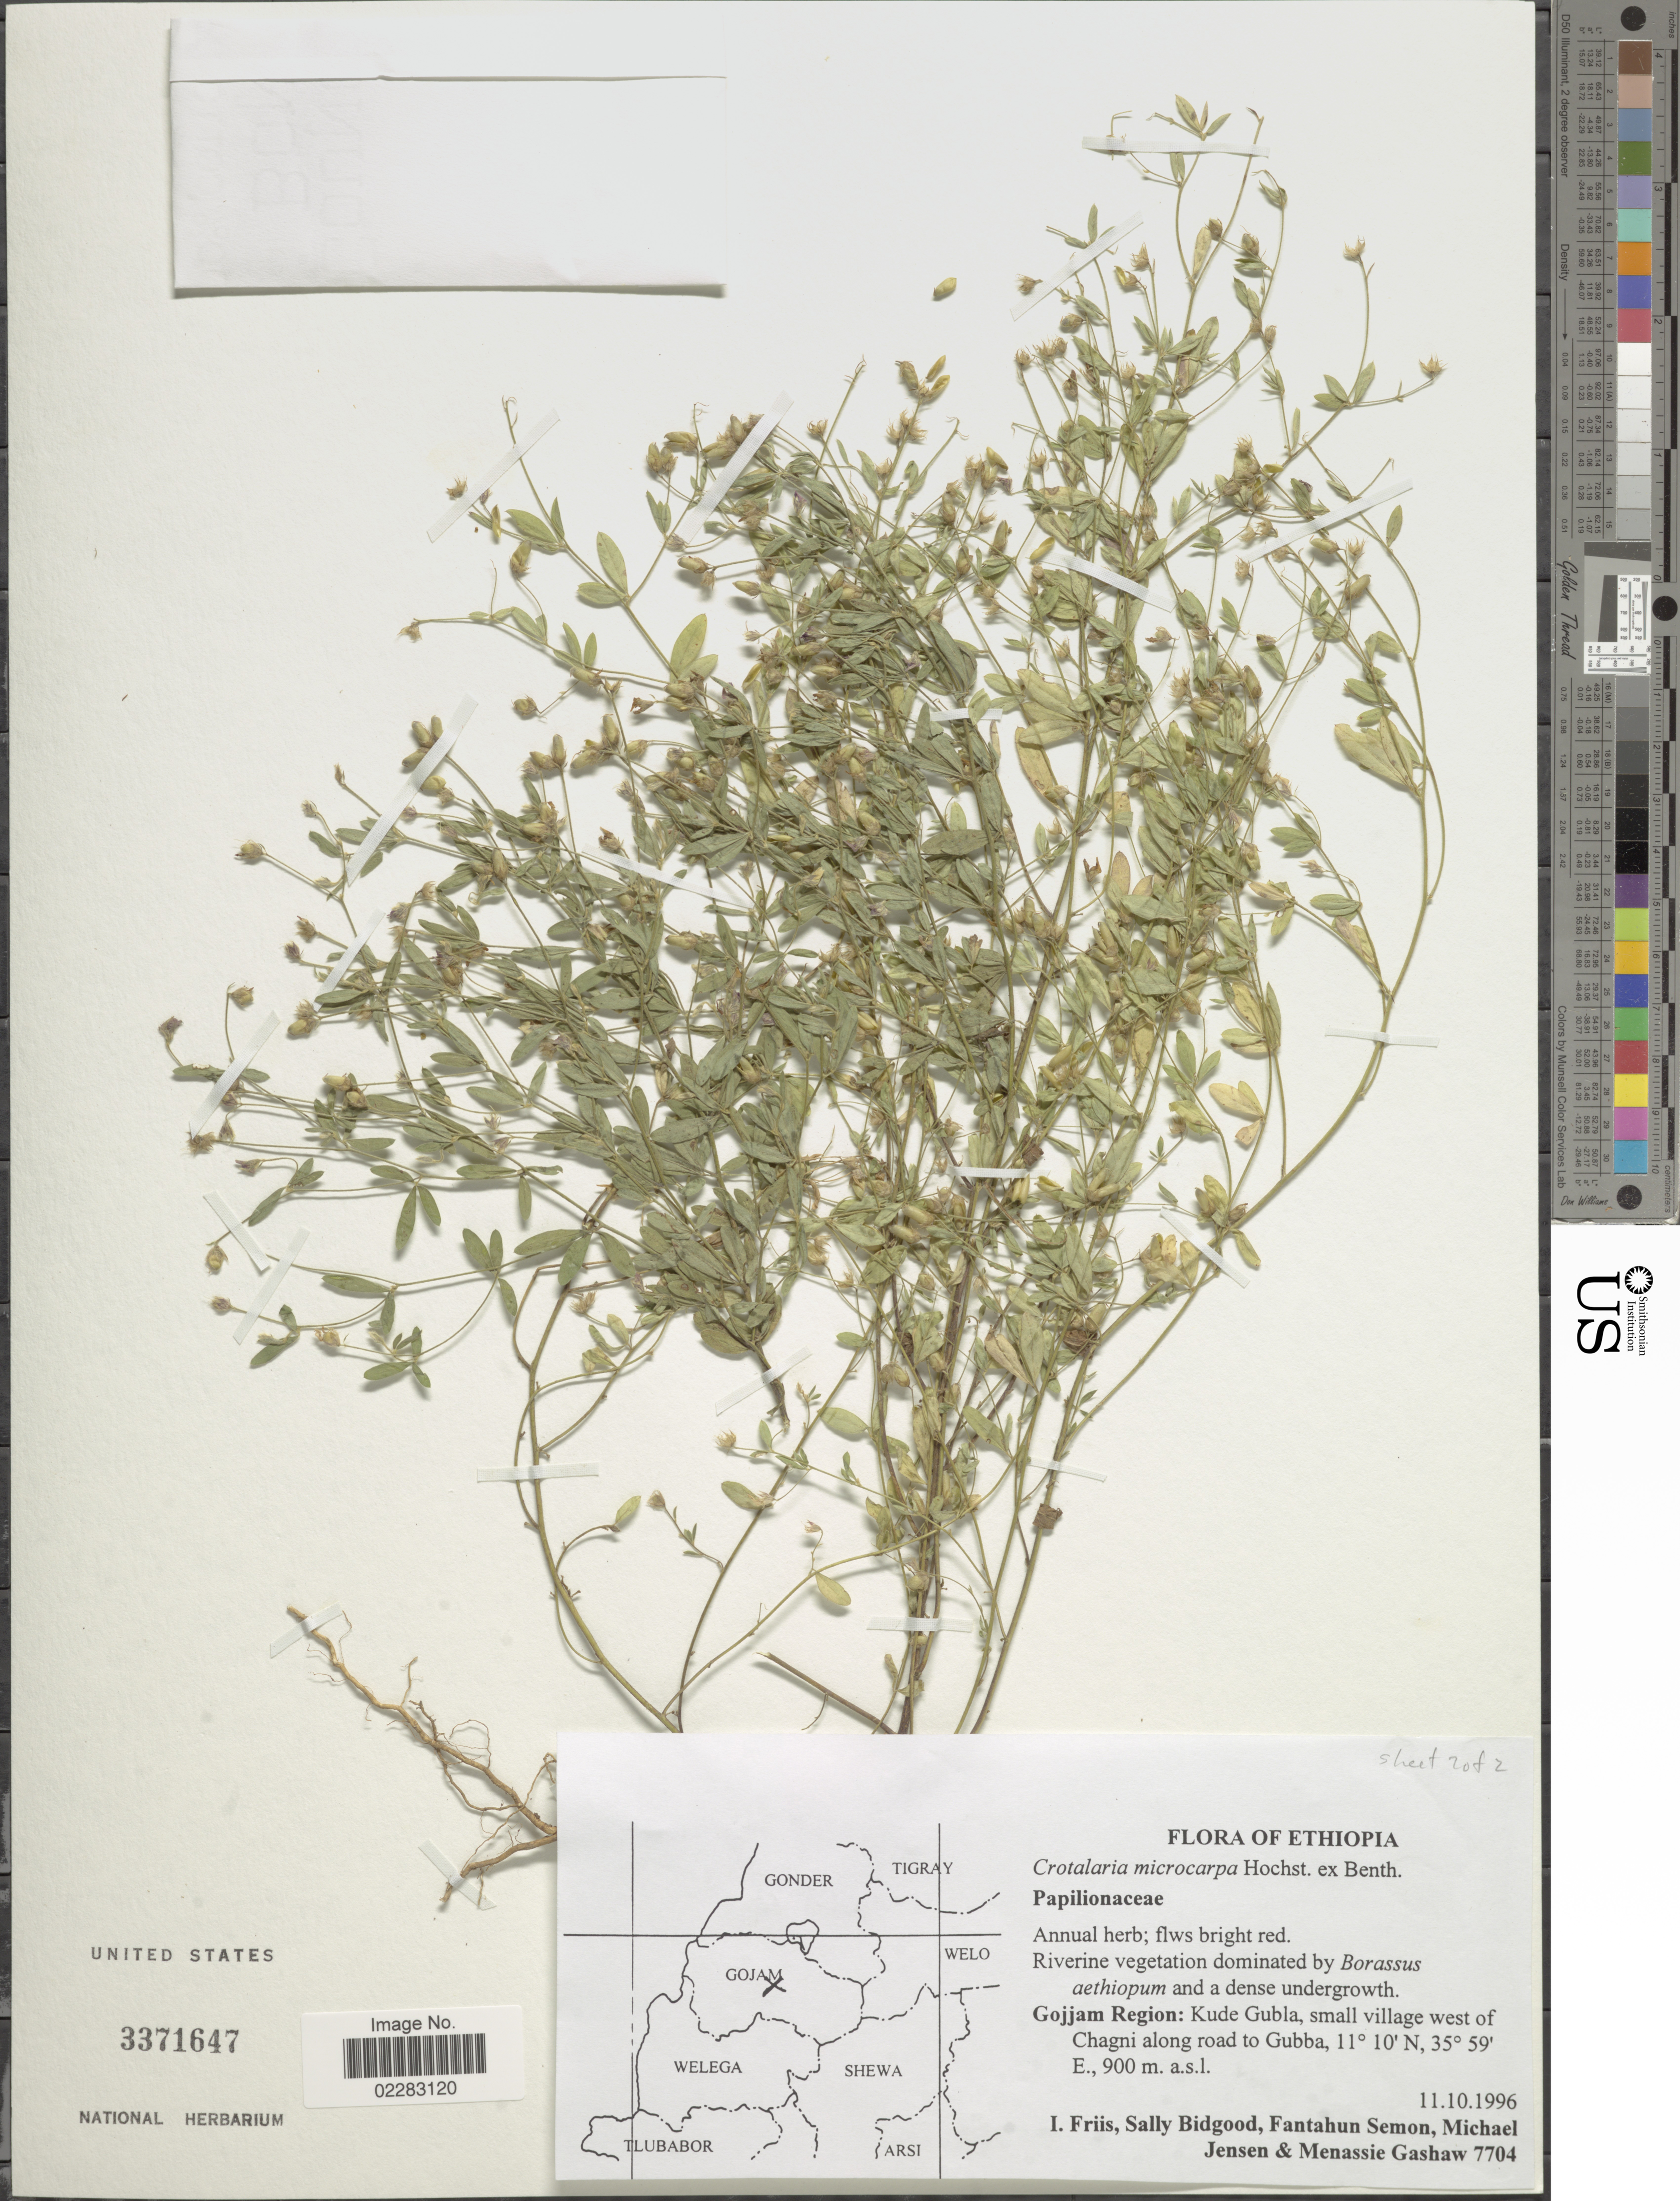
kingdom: Plantae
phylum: Tracheophyta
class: Magnoliopsida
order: Fabales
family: Fabaceae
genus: Crotalaria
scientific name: Crotalaria microcarpa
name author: Benth.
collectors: I. Friis, S. Bidgood, F. Semon, M. Jensen & M. Gashaw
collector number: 7704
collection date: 1996-10-11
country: Ethiopia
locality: Gojjam Region: Kude Gubla, small village west of Chagni along road to Gubba.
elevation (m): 900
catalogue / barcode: US 3371647